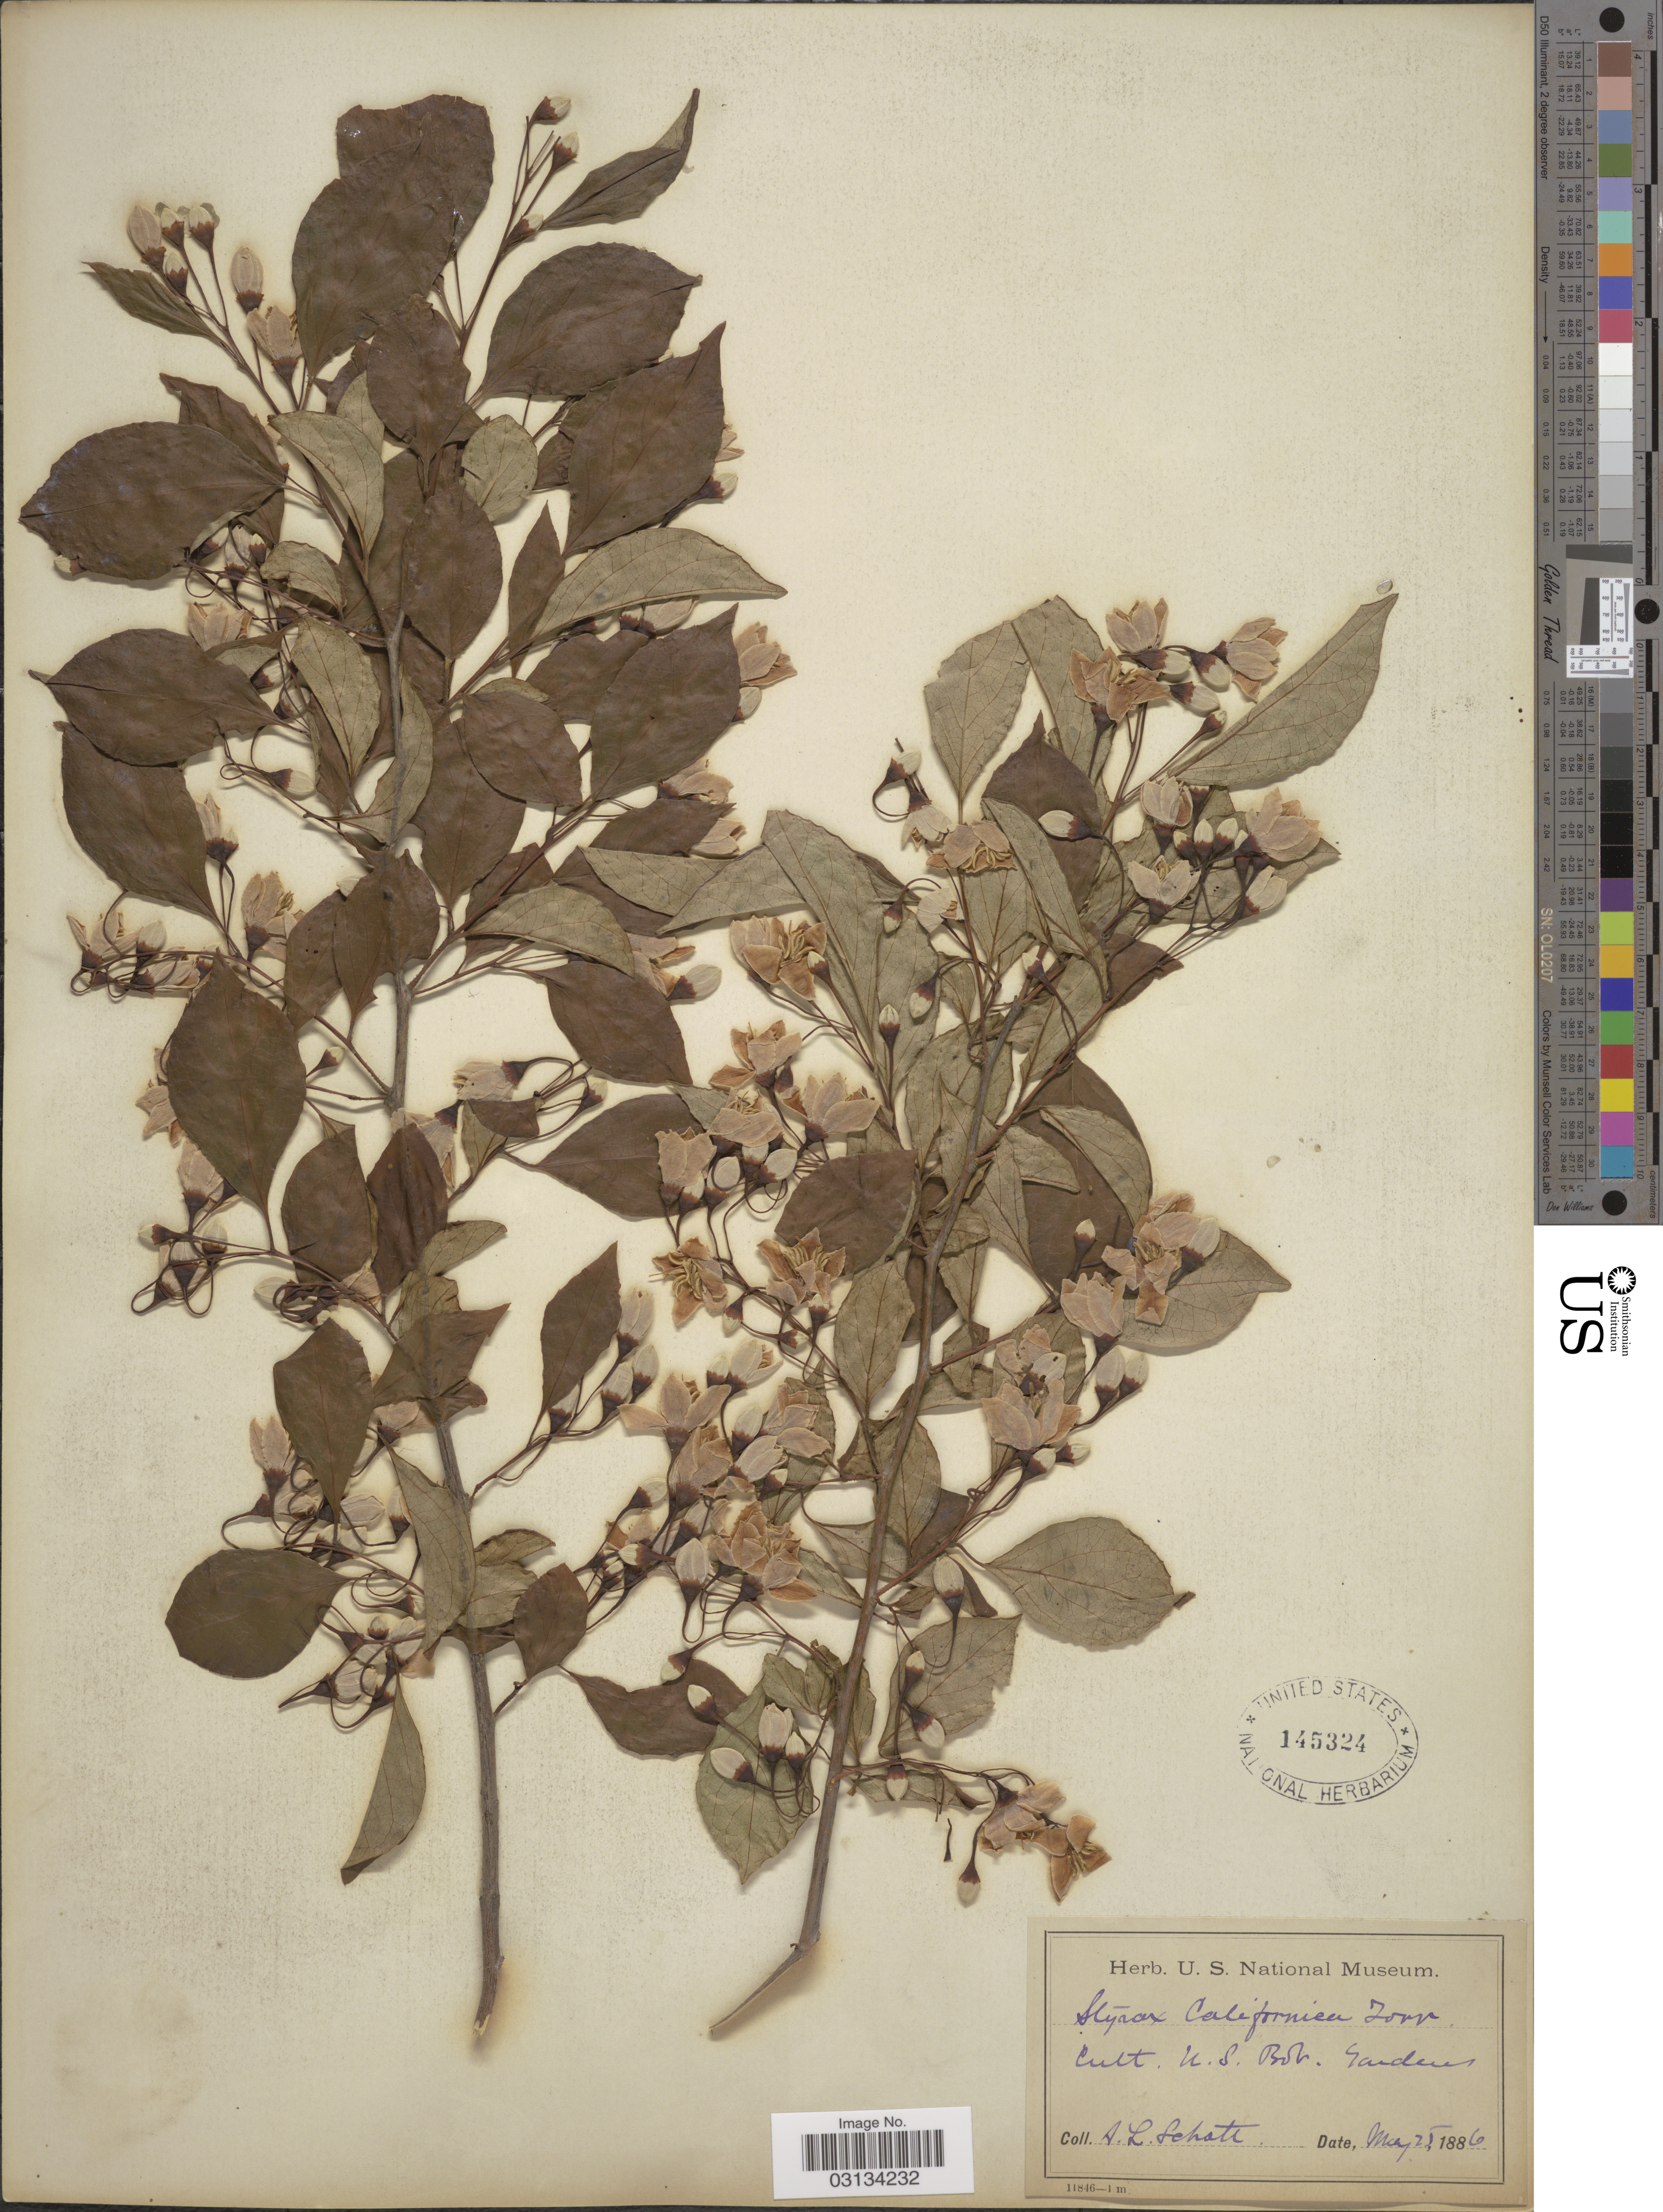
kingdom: Plantae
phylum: Tracheophyta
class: Magnoliopsida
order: Ericales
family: Styracaceae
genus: Styrax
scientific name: Styrax californicus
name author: Torr.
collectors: A. L. Schott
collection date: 1886-05-25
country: United States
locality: Cult. U. S. Bot. Gardens.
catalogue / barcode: US 145324